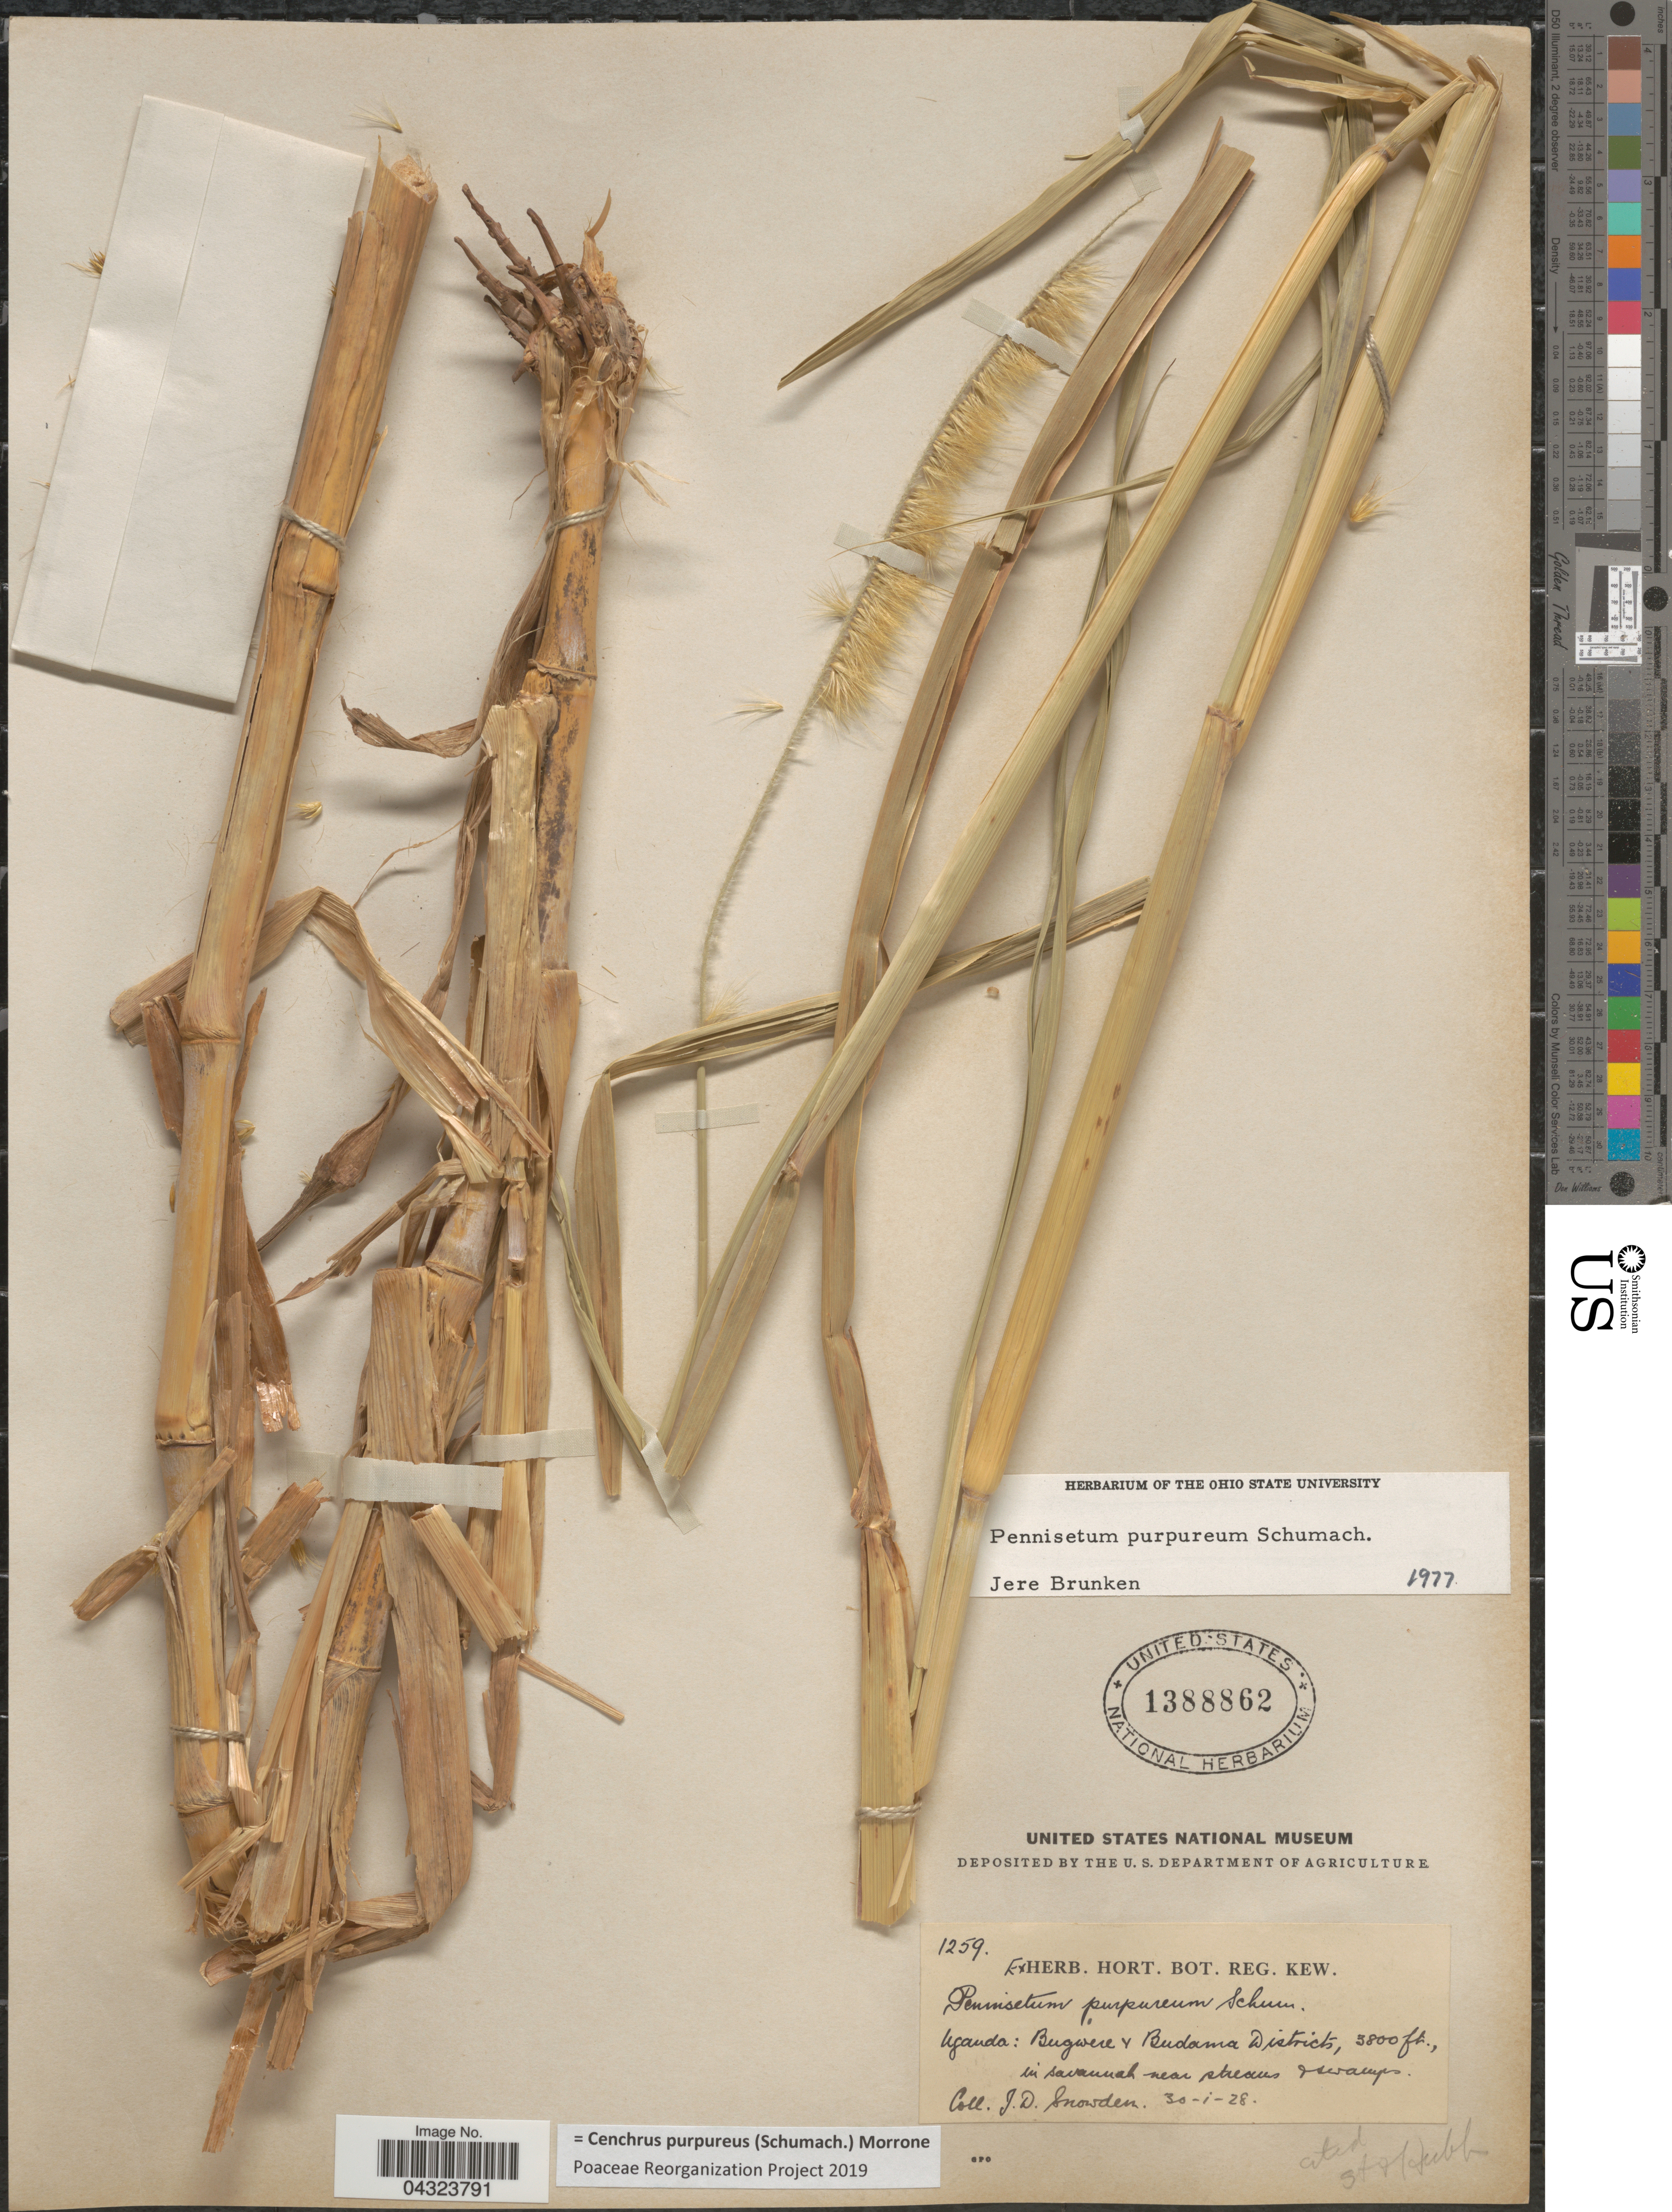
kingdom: Plantae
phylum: Tracheophyta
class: Liliopsida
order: Poales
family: Poaceae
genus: Cenchrus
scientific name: Cenchrus purpureus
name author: (Schumach.) Morrone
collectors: J. Snowden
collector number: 1259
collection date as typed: Transcribed d/m/y: 30/1/28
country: Uganda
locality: Bugwere & Budama Districts.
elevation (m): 1158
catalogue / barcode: US 1388862